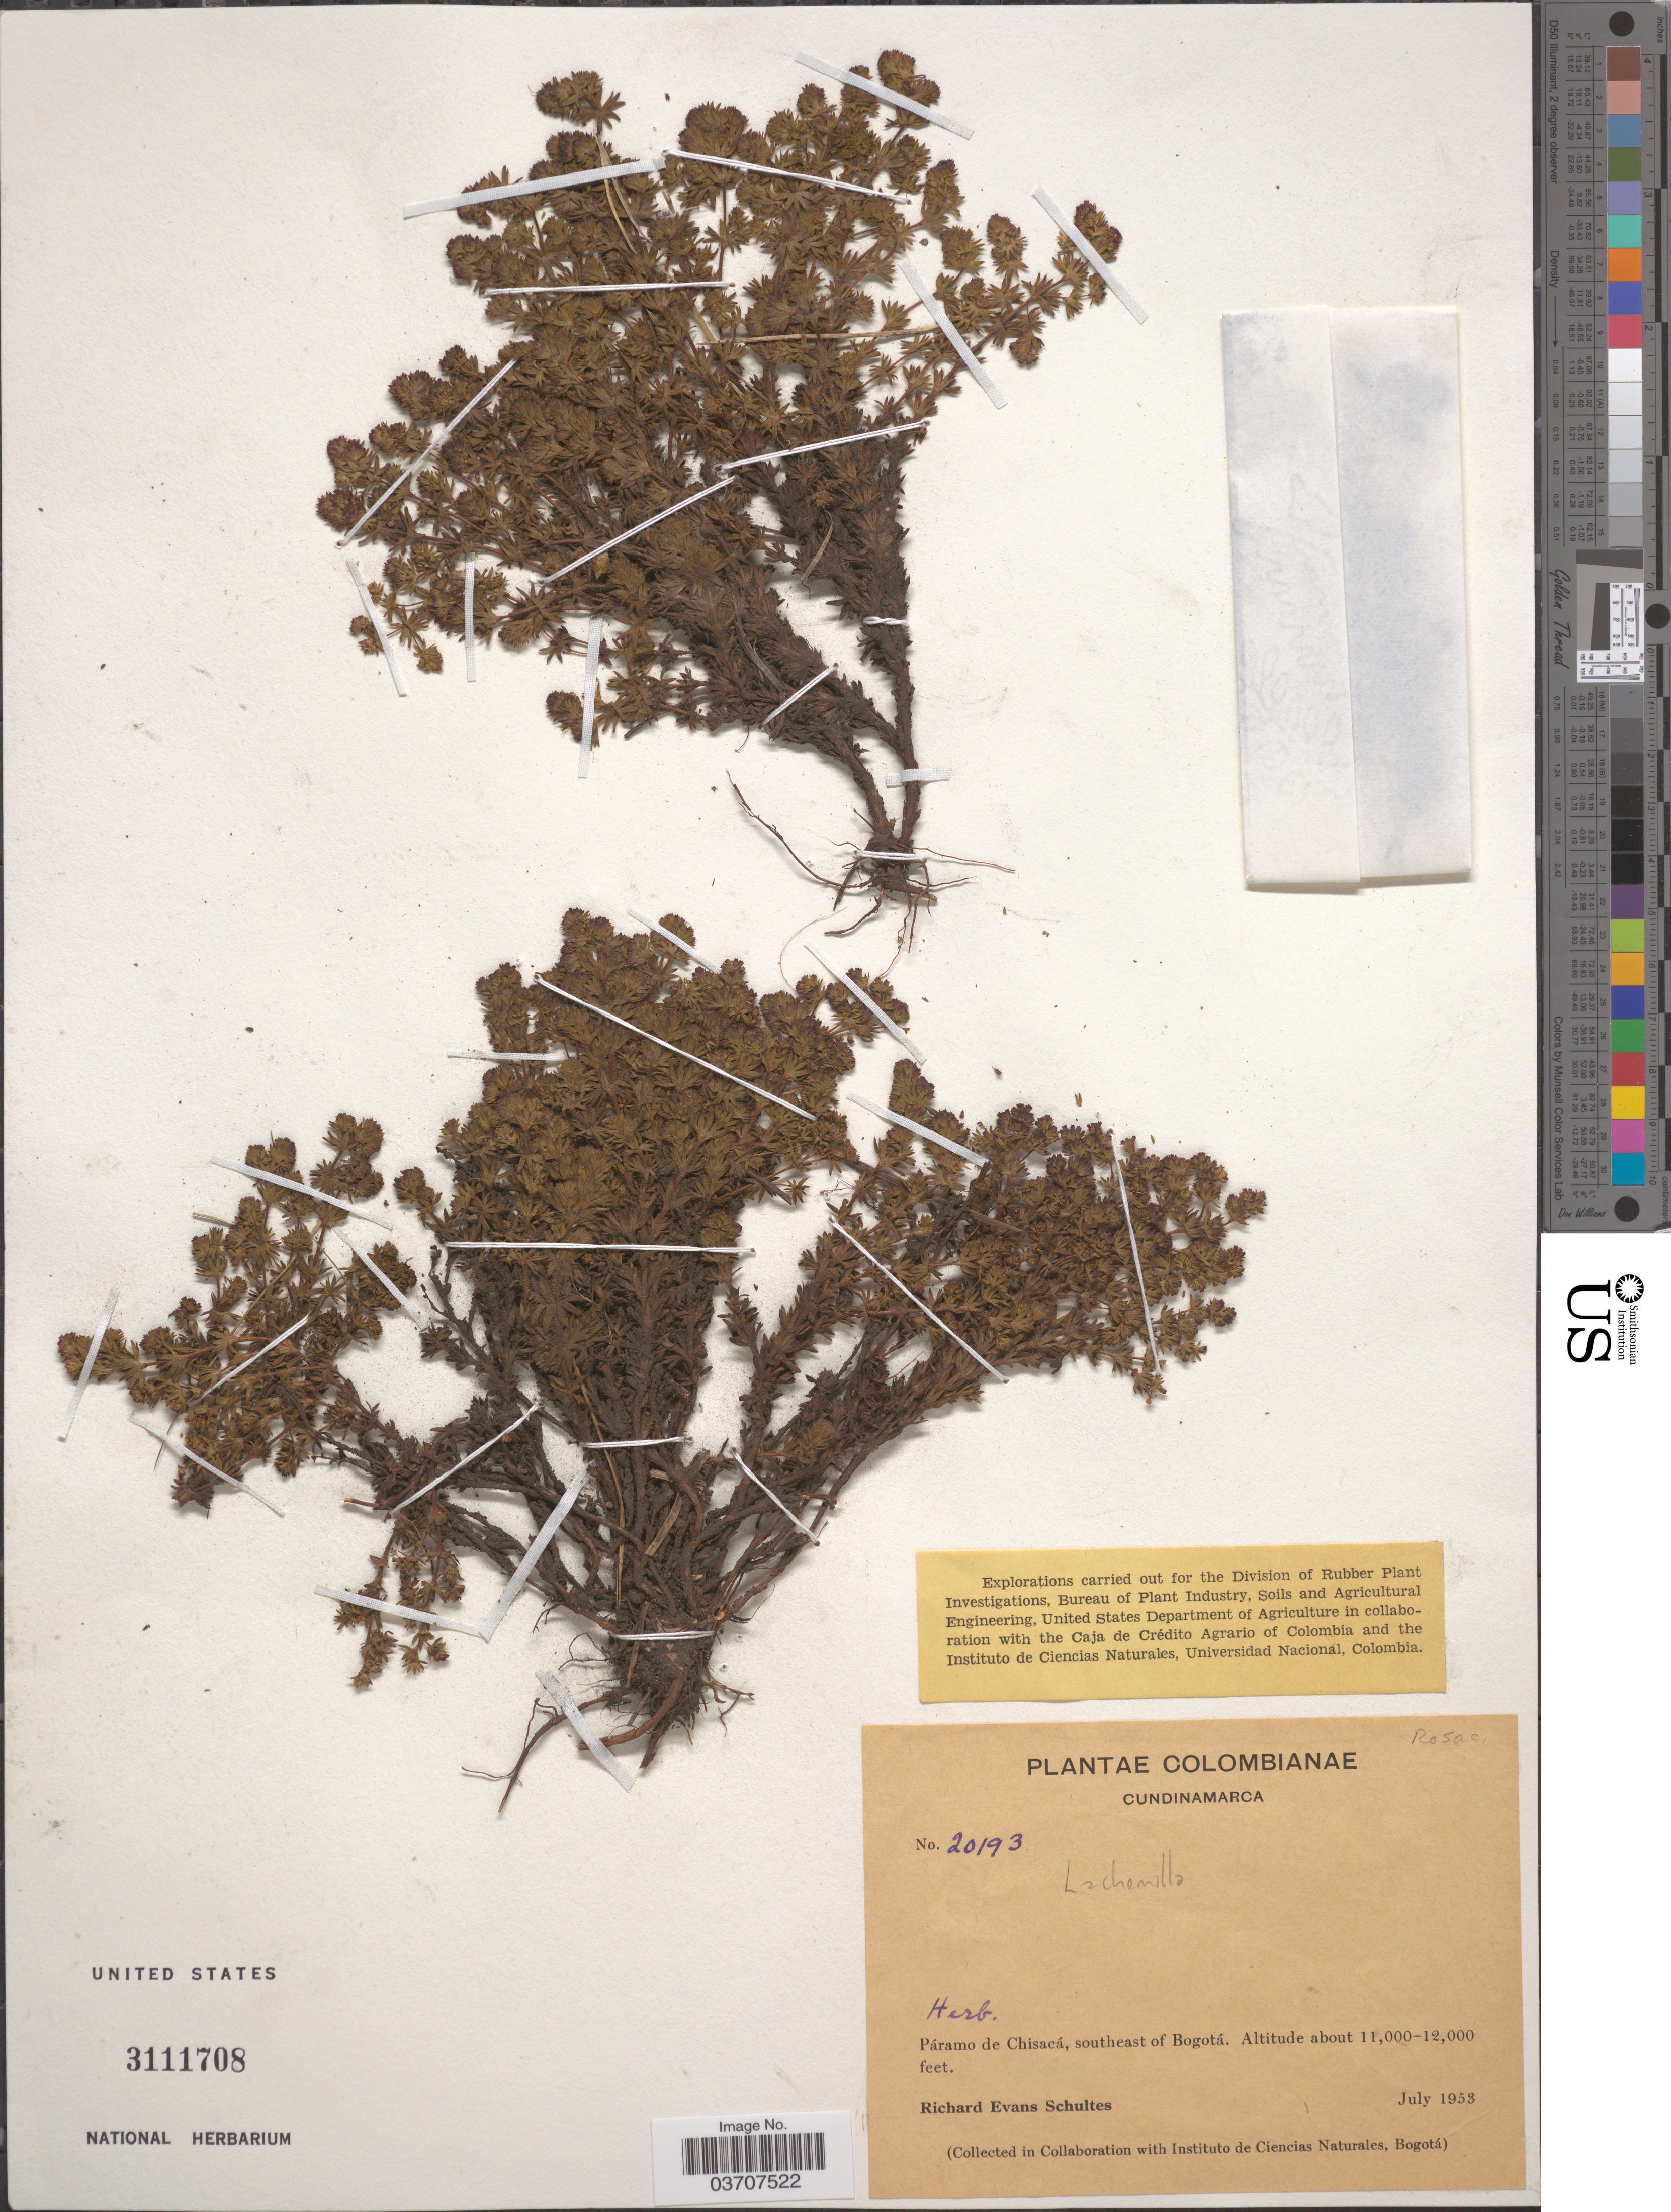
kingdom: Plantae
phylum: Tracheophyta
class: Magnoliopsida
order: Rosales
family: Rosaceae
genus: Lachemilla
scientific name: Lachemilla sp.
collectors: R. E. Schultes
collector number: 20193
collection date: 1953-07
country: Colombia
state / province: Cundinamarca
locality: Páramo de Chisacá, southeast of Bogotá.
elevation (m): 3353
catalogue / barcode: US 3111708